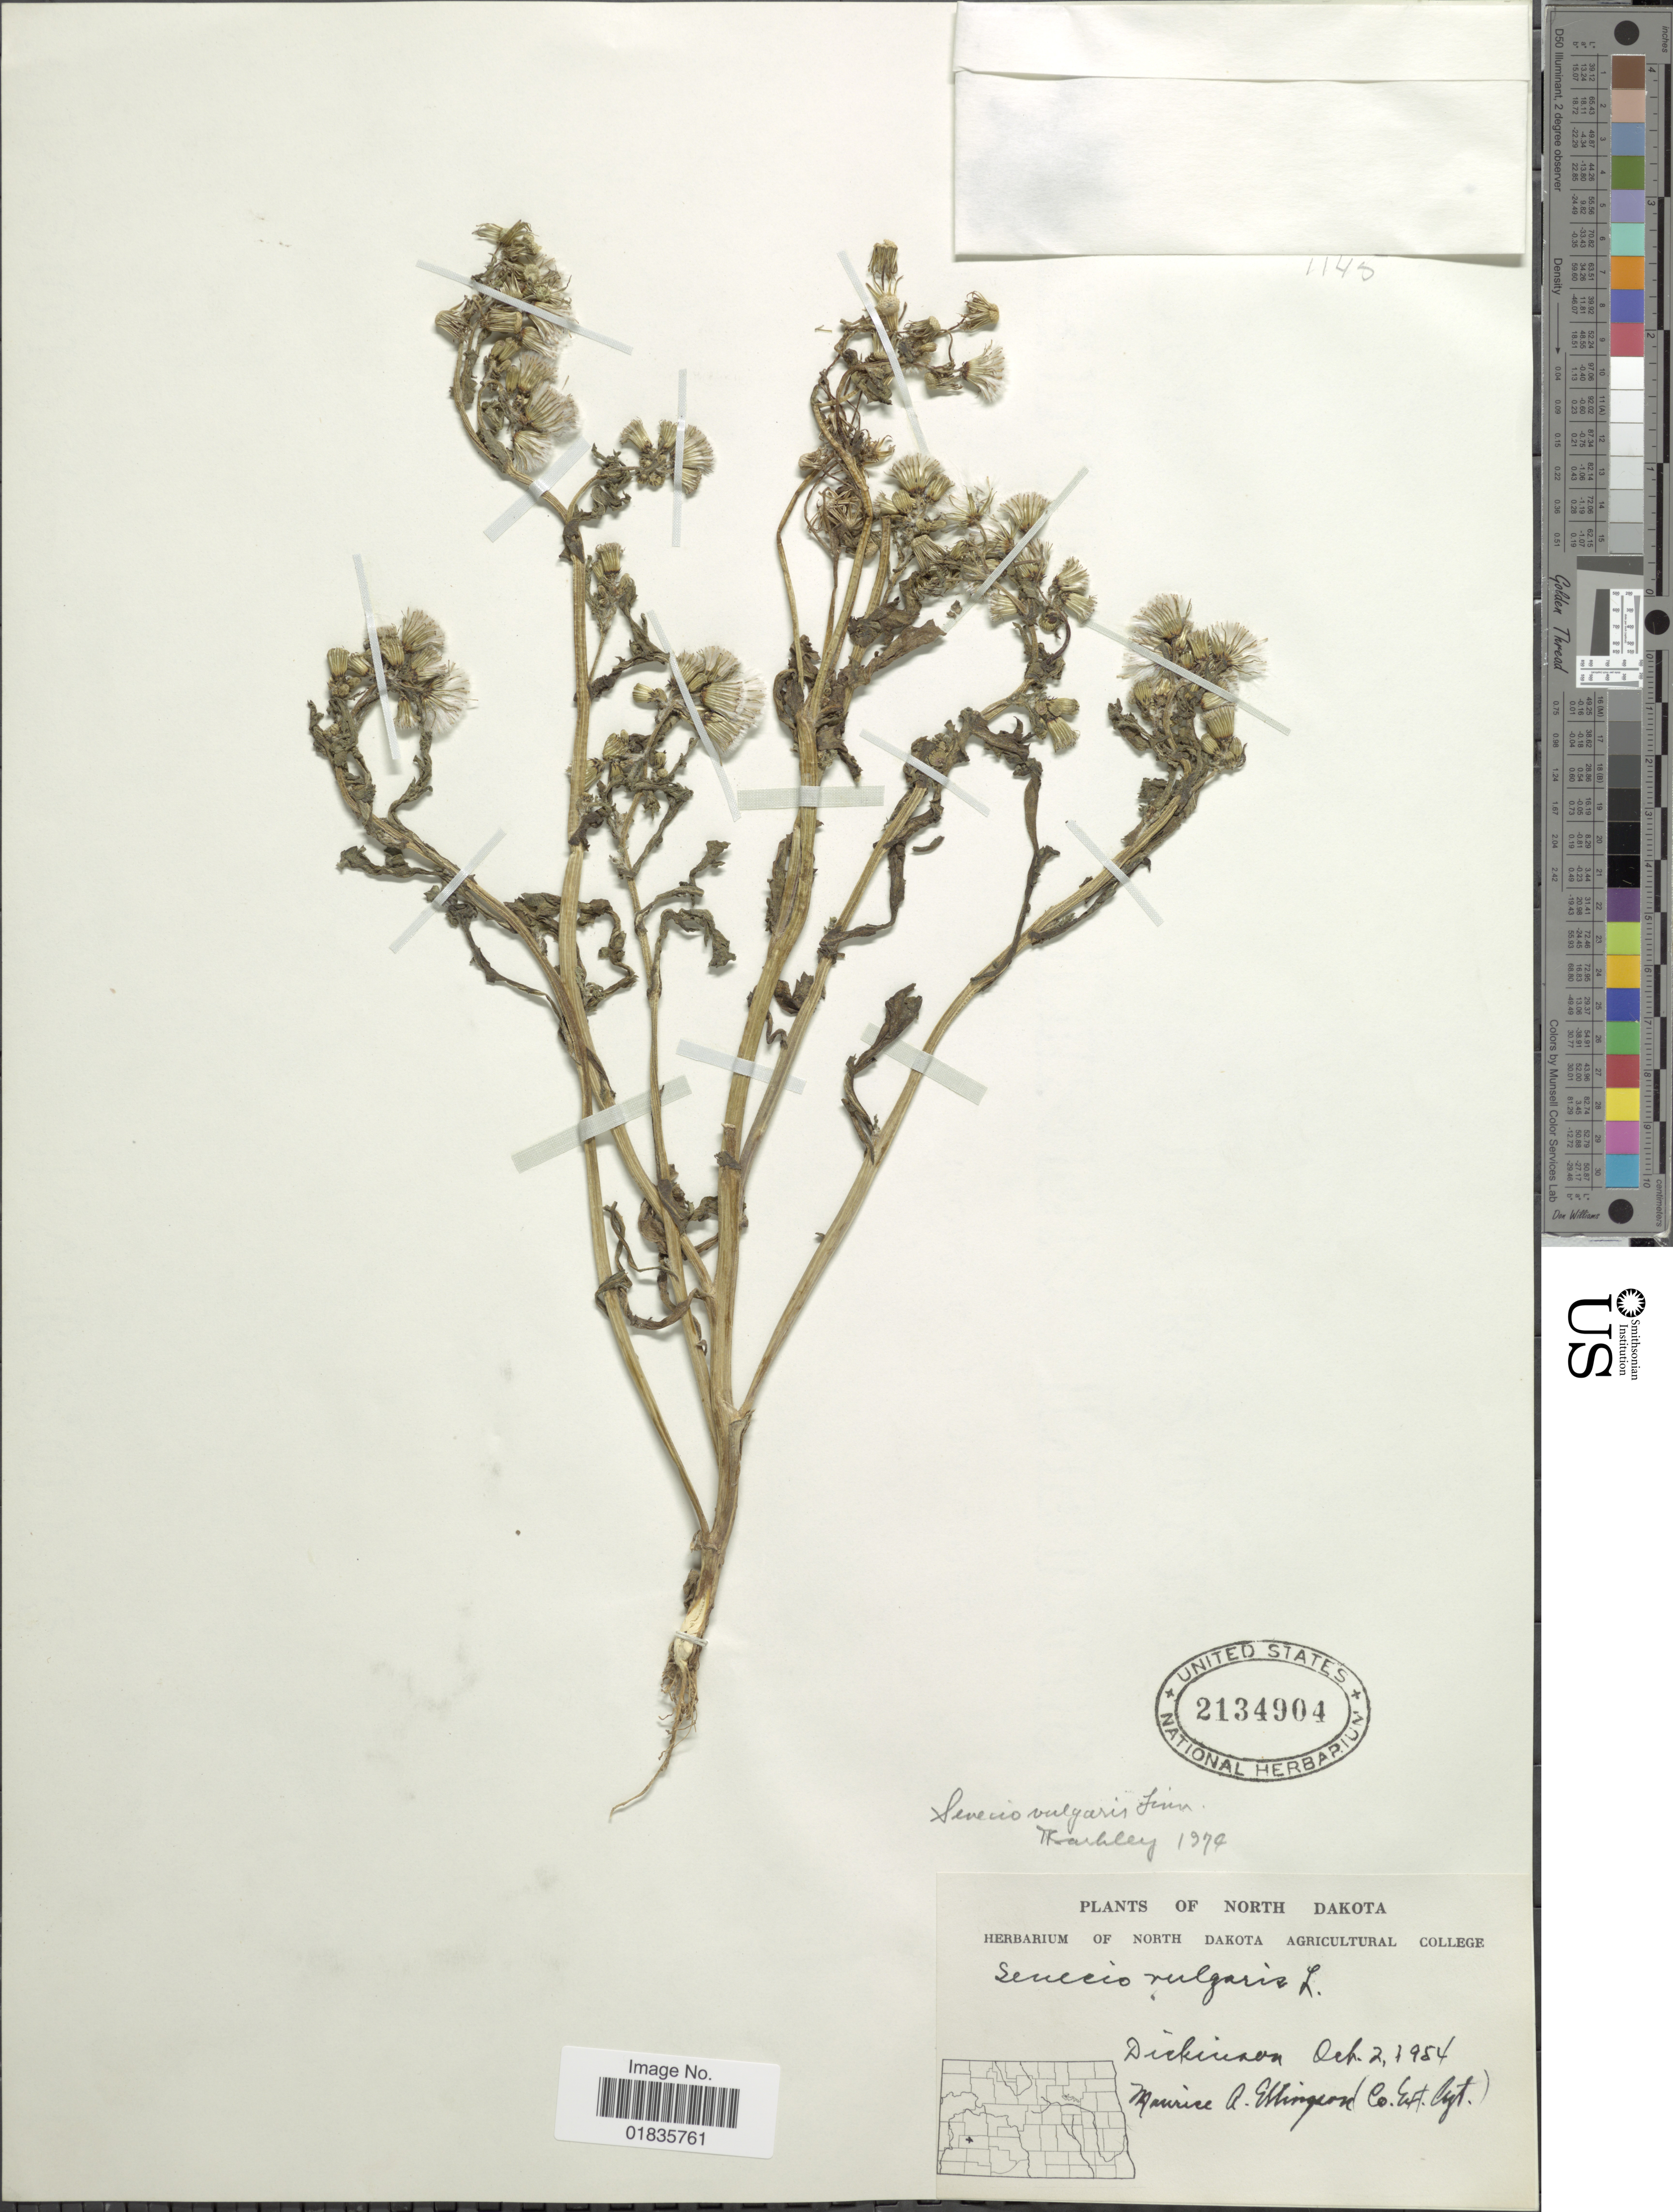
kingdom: Plantae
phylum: Tracheophyta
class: Magnoliopsida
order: Asterales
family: Asteraceae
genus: Senecio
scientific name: Senecio vulgaris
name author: L.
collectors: M. Ellingson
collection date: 1954-10-02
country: United States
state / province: North Dakota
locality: Dickinson.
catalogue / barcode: US 2134904